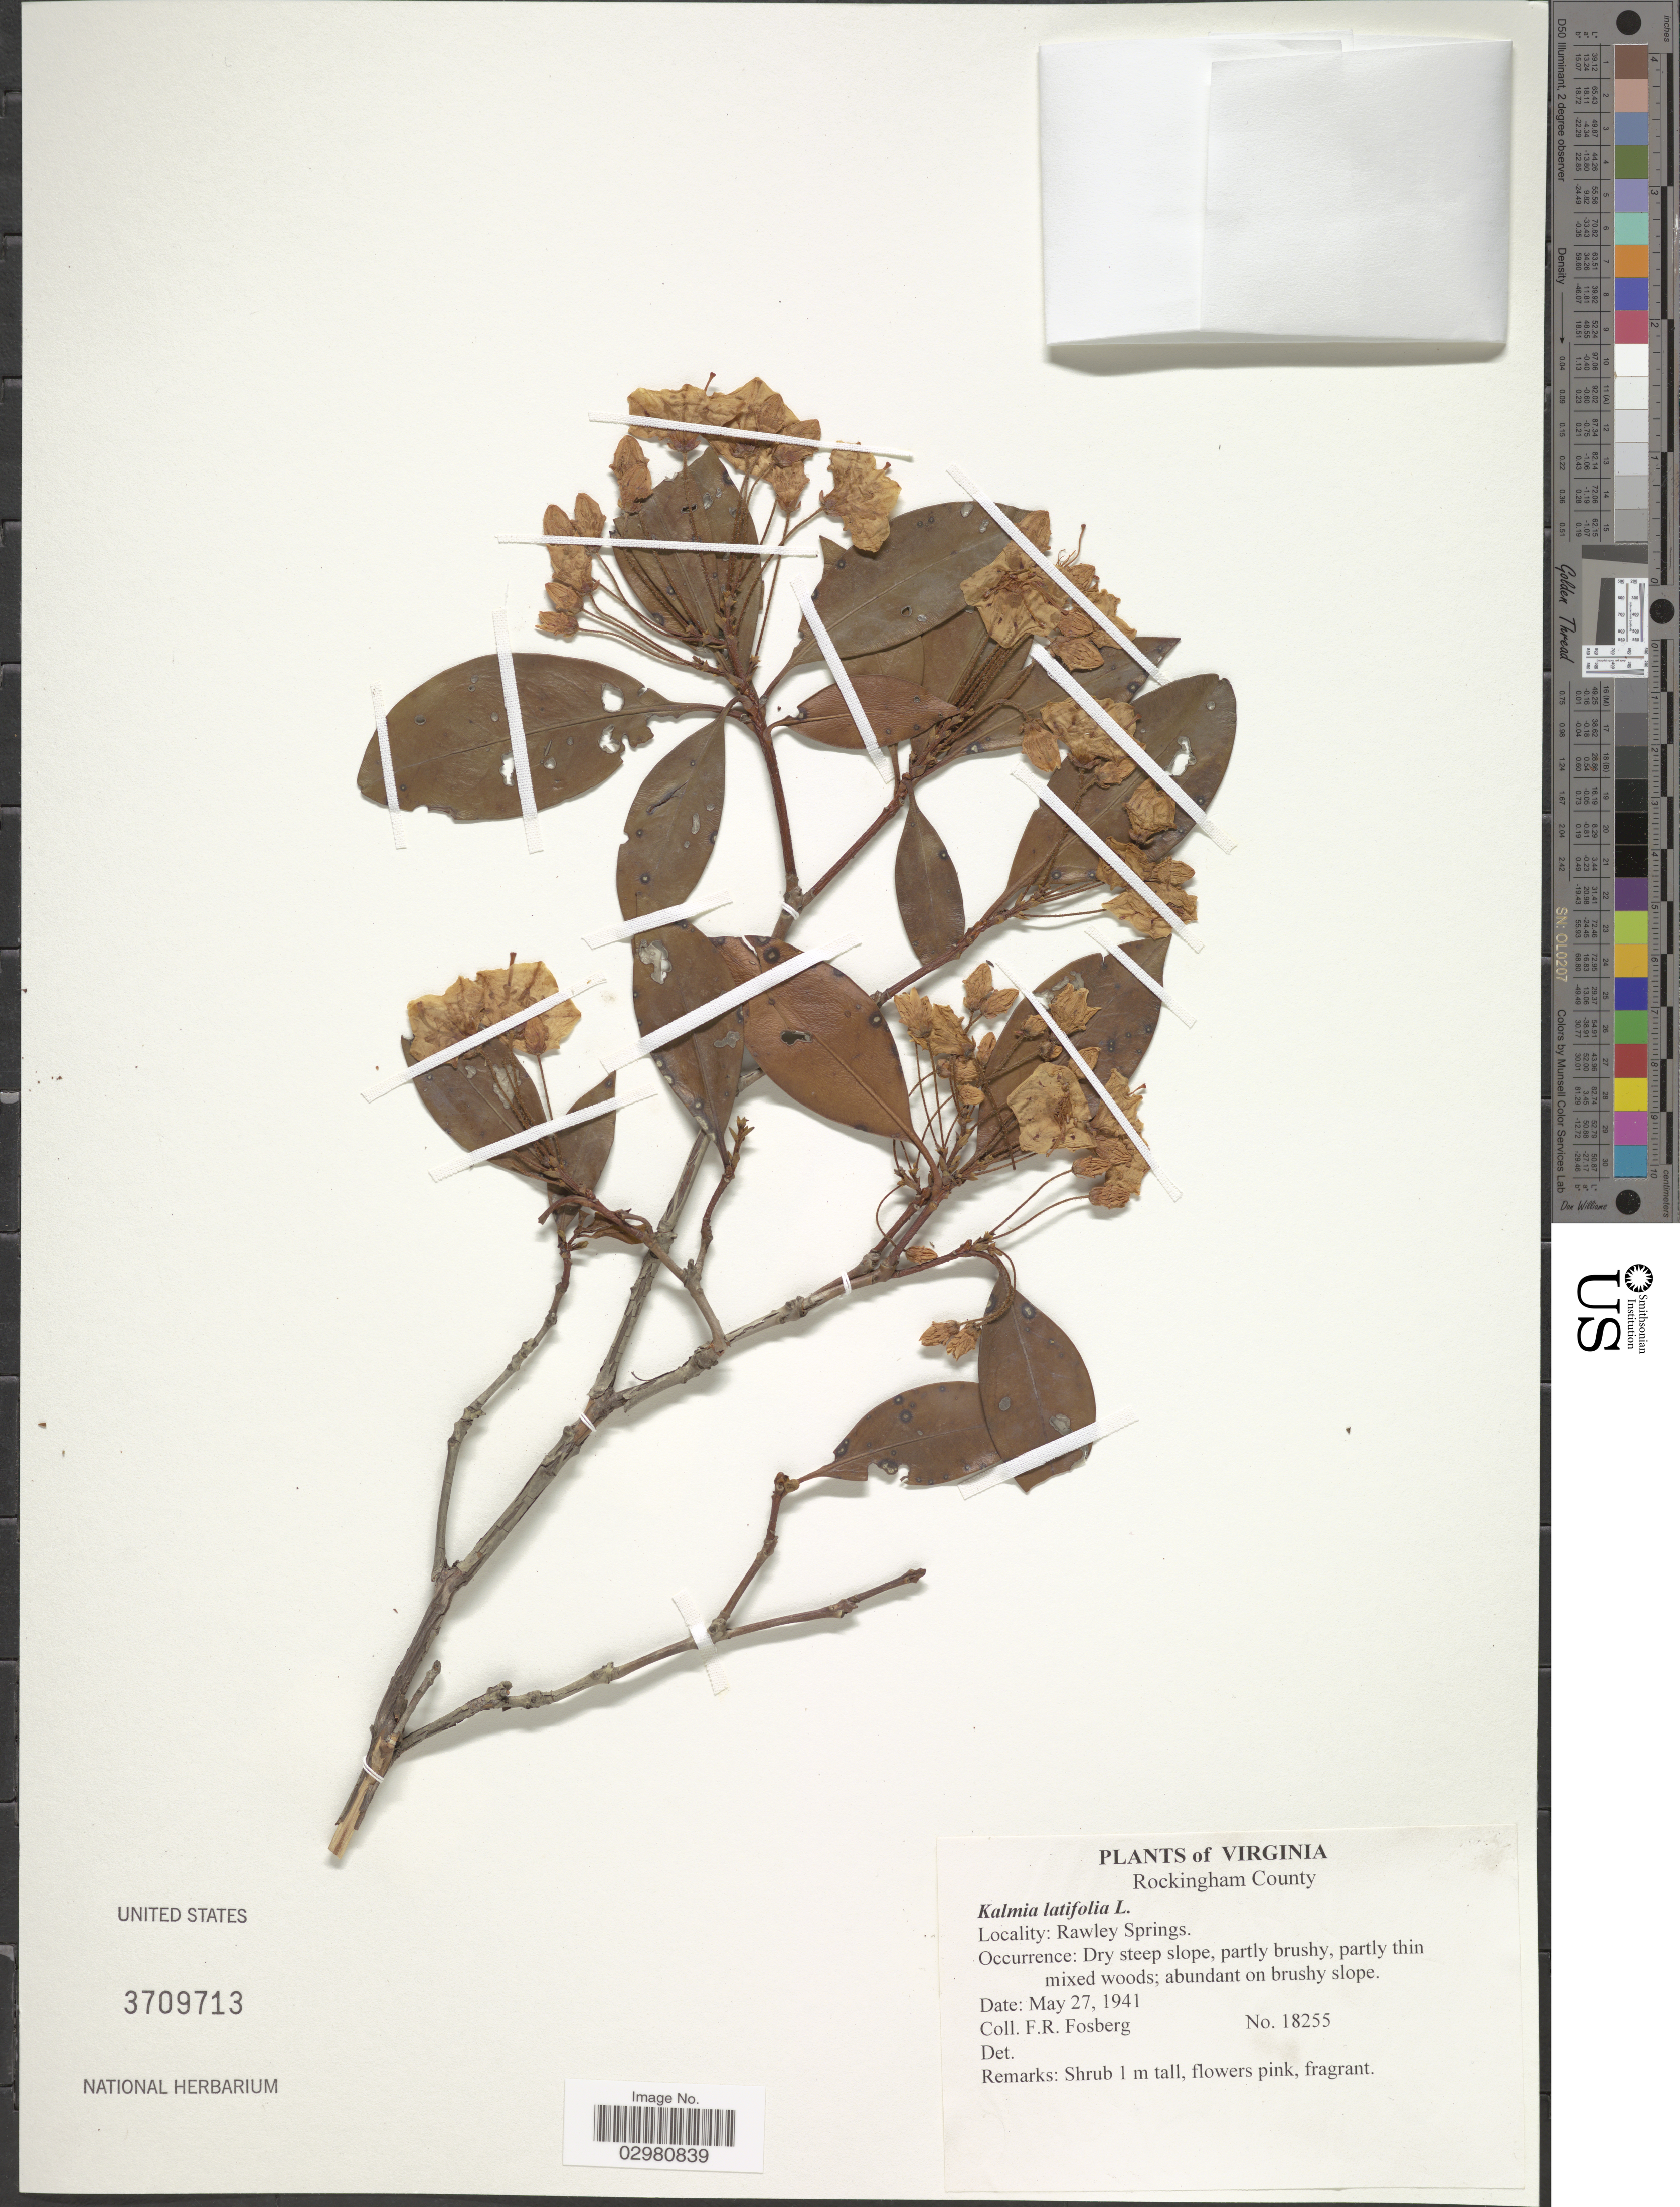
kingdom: Plantae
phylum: Tracheophyta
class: Magnoliopsida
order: Ericales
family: Ericaceae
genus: Kalmia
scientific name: Kalmia latifolia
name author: L.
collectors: F. R. Fosberg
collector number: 18255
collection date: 1941-05-27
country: United States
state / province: Virginia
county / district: Rockingham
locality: Rawley Springs.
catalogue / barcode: US 3709713